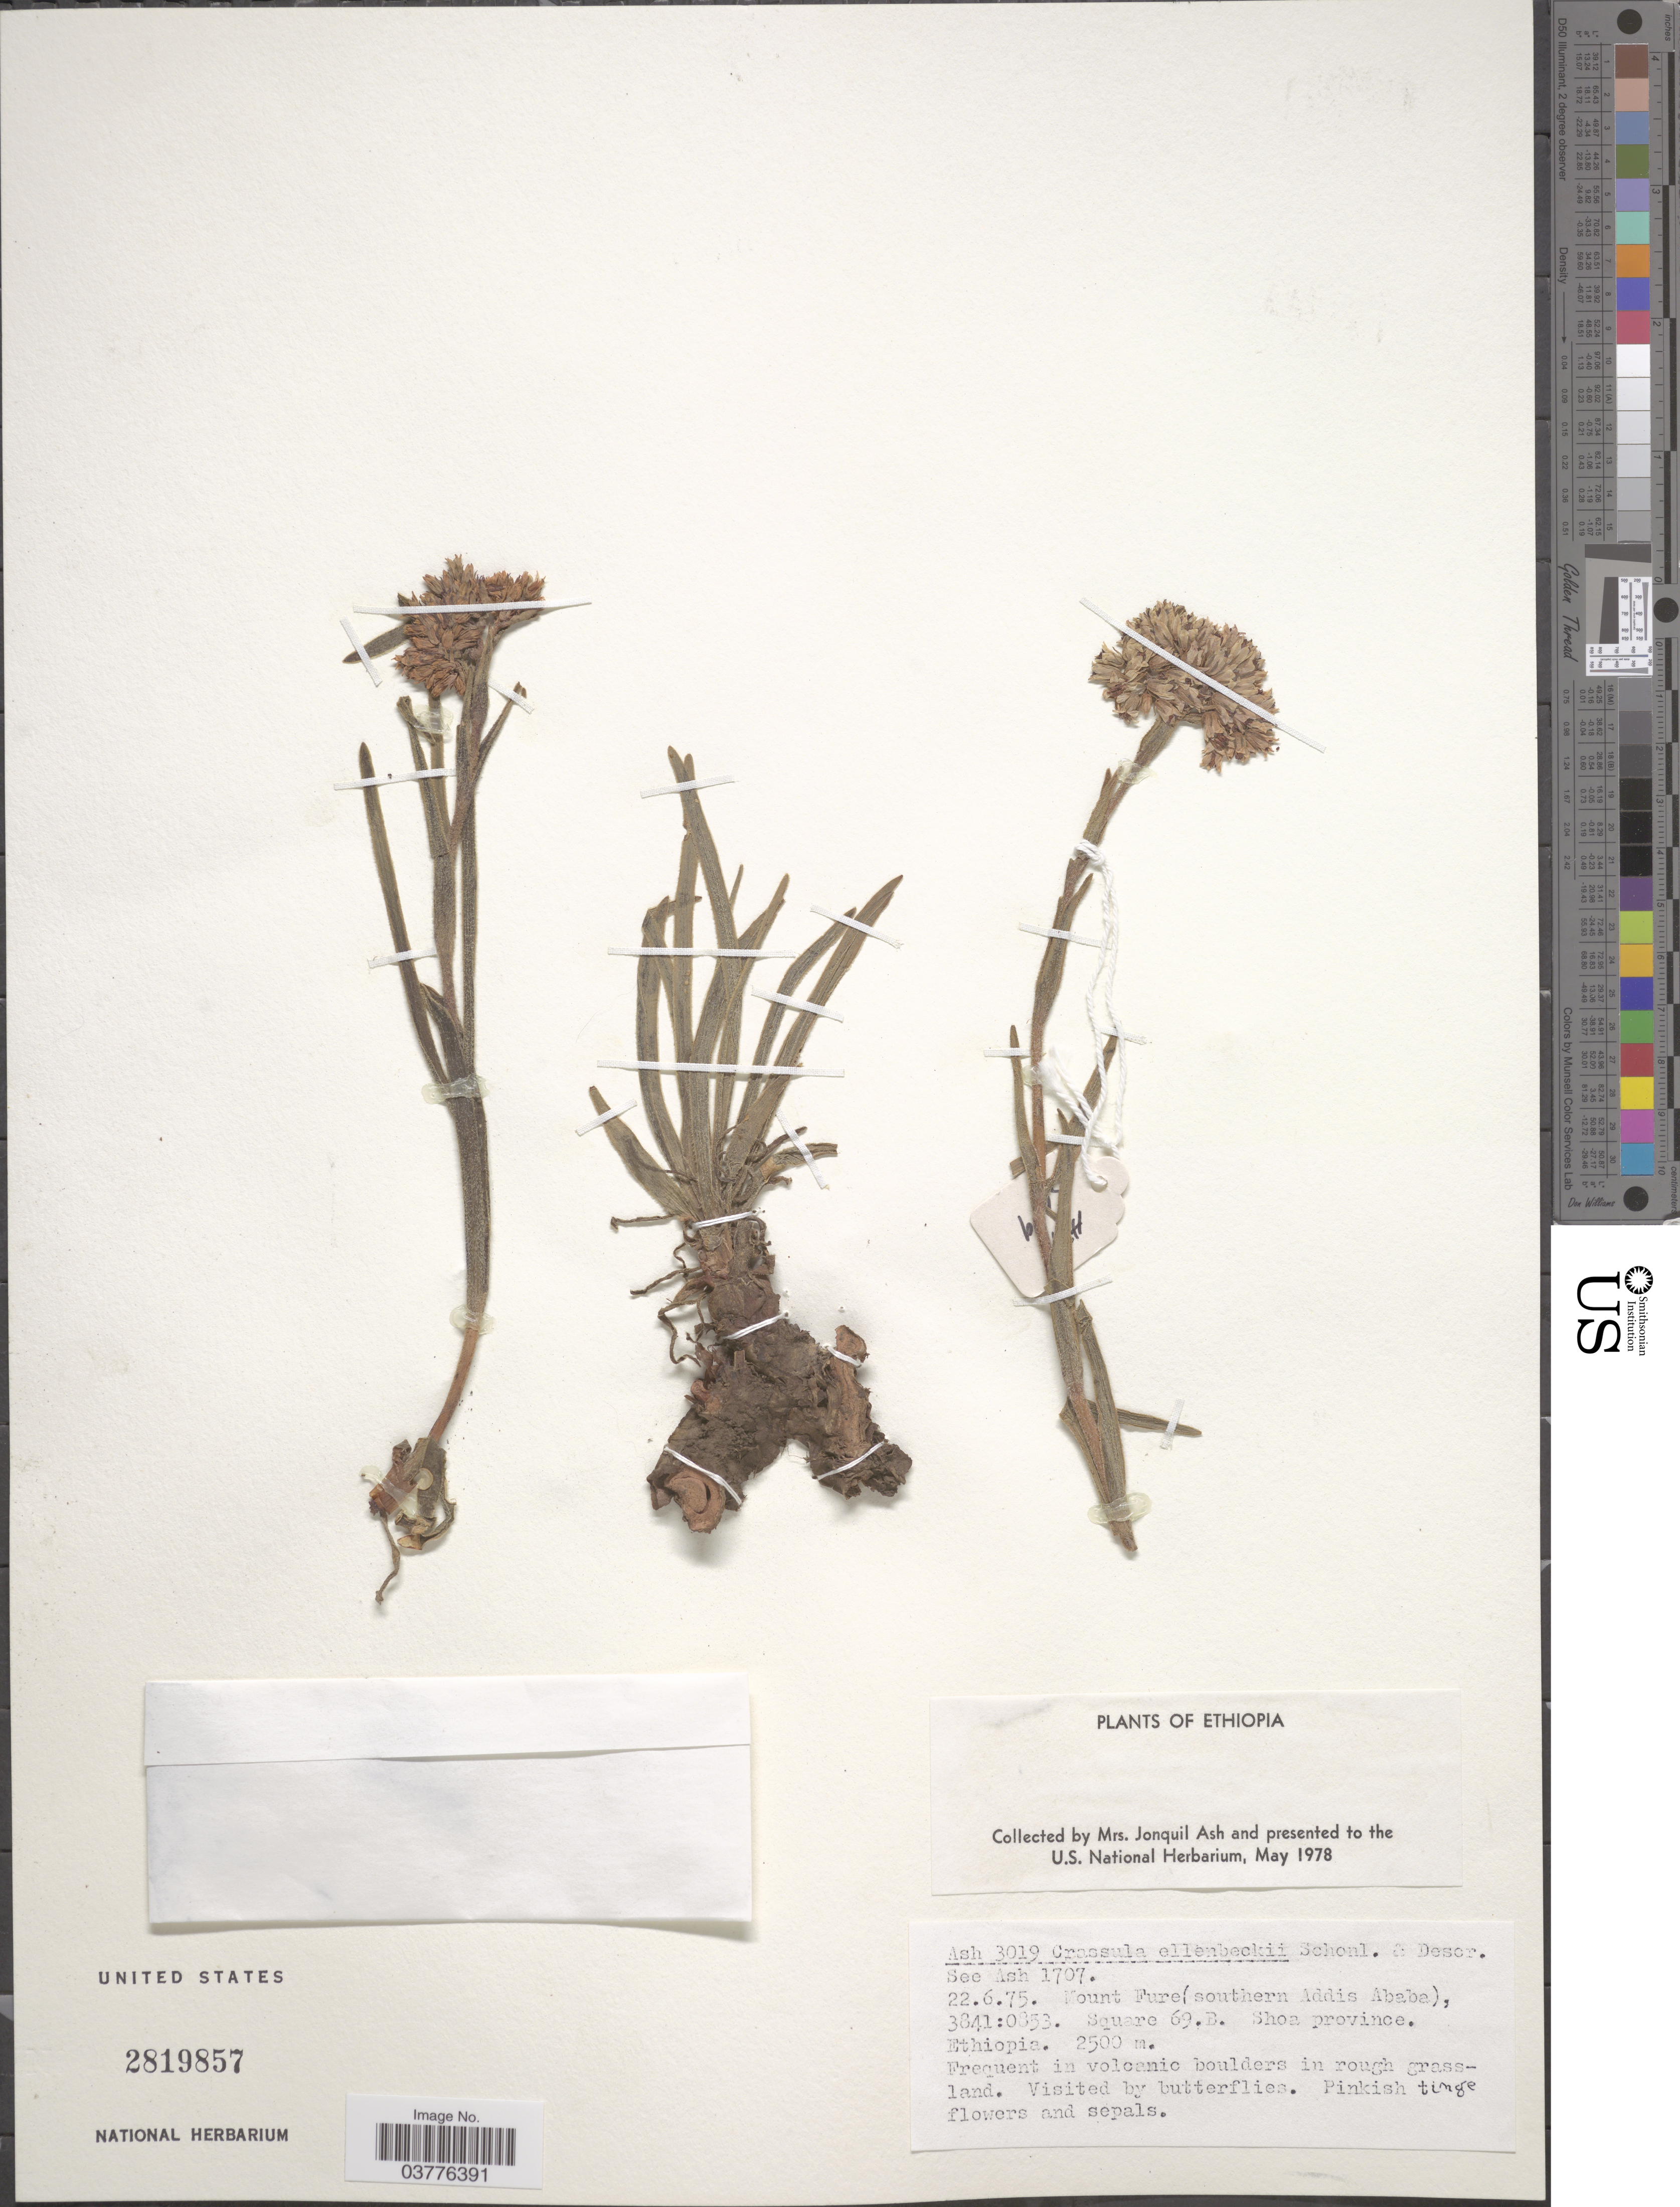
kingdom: Plantae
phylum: Tracheophyta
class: Magnoliopsida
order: Saxifragales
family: Crassulaceae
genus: Crassula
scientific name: Crassula ellenbeckiana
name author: Schönland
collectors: J. Ash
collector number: Ash 3019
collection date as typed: Transcribed d/m/y: 22/6/75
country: Ethiopia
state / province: Addis Ababa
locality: Mount Fure (southern Addis Ababa), 3841:0853. Shoa Province.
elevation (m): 2500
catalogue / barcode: US 2819857